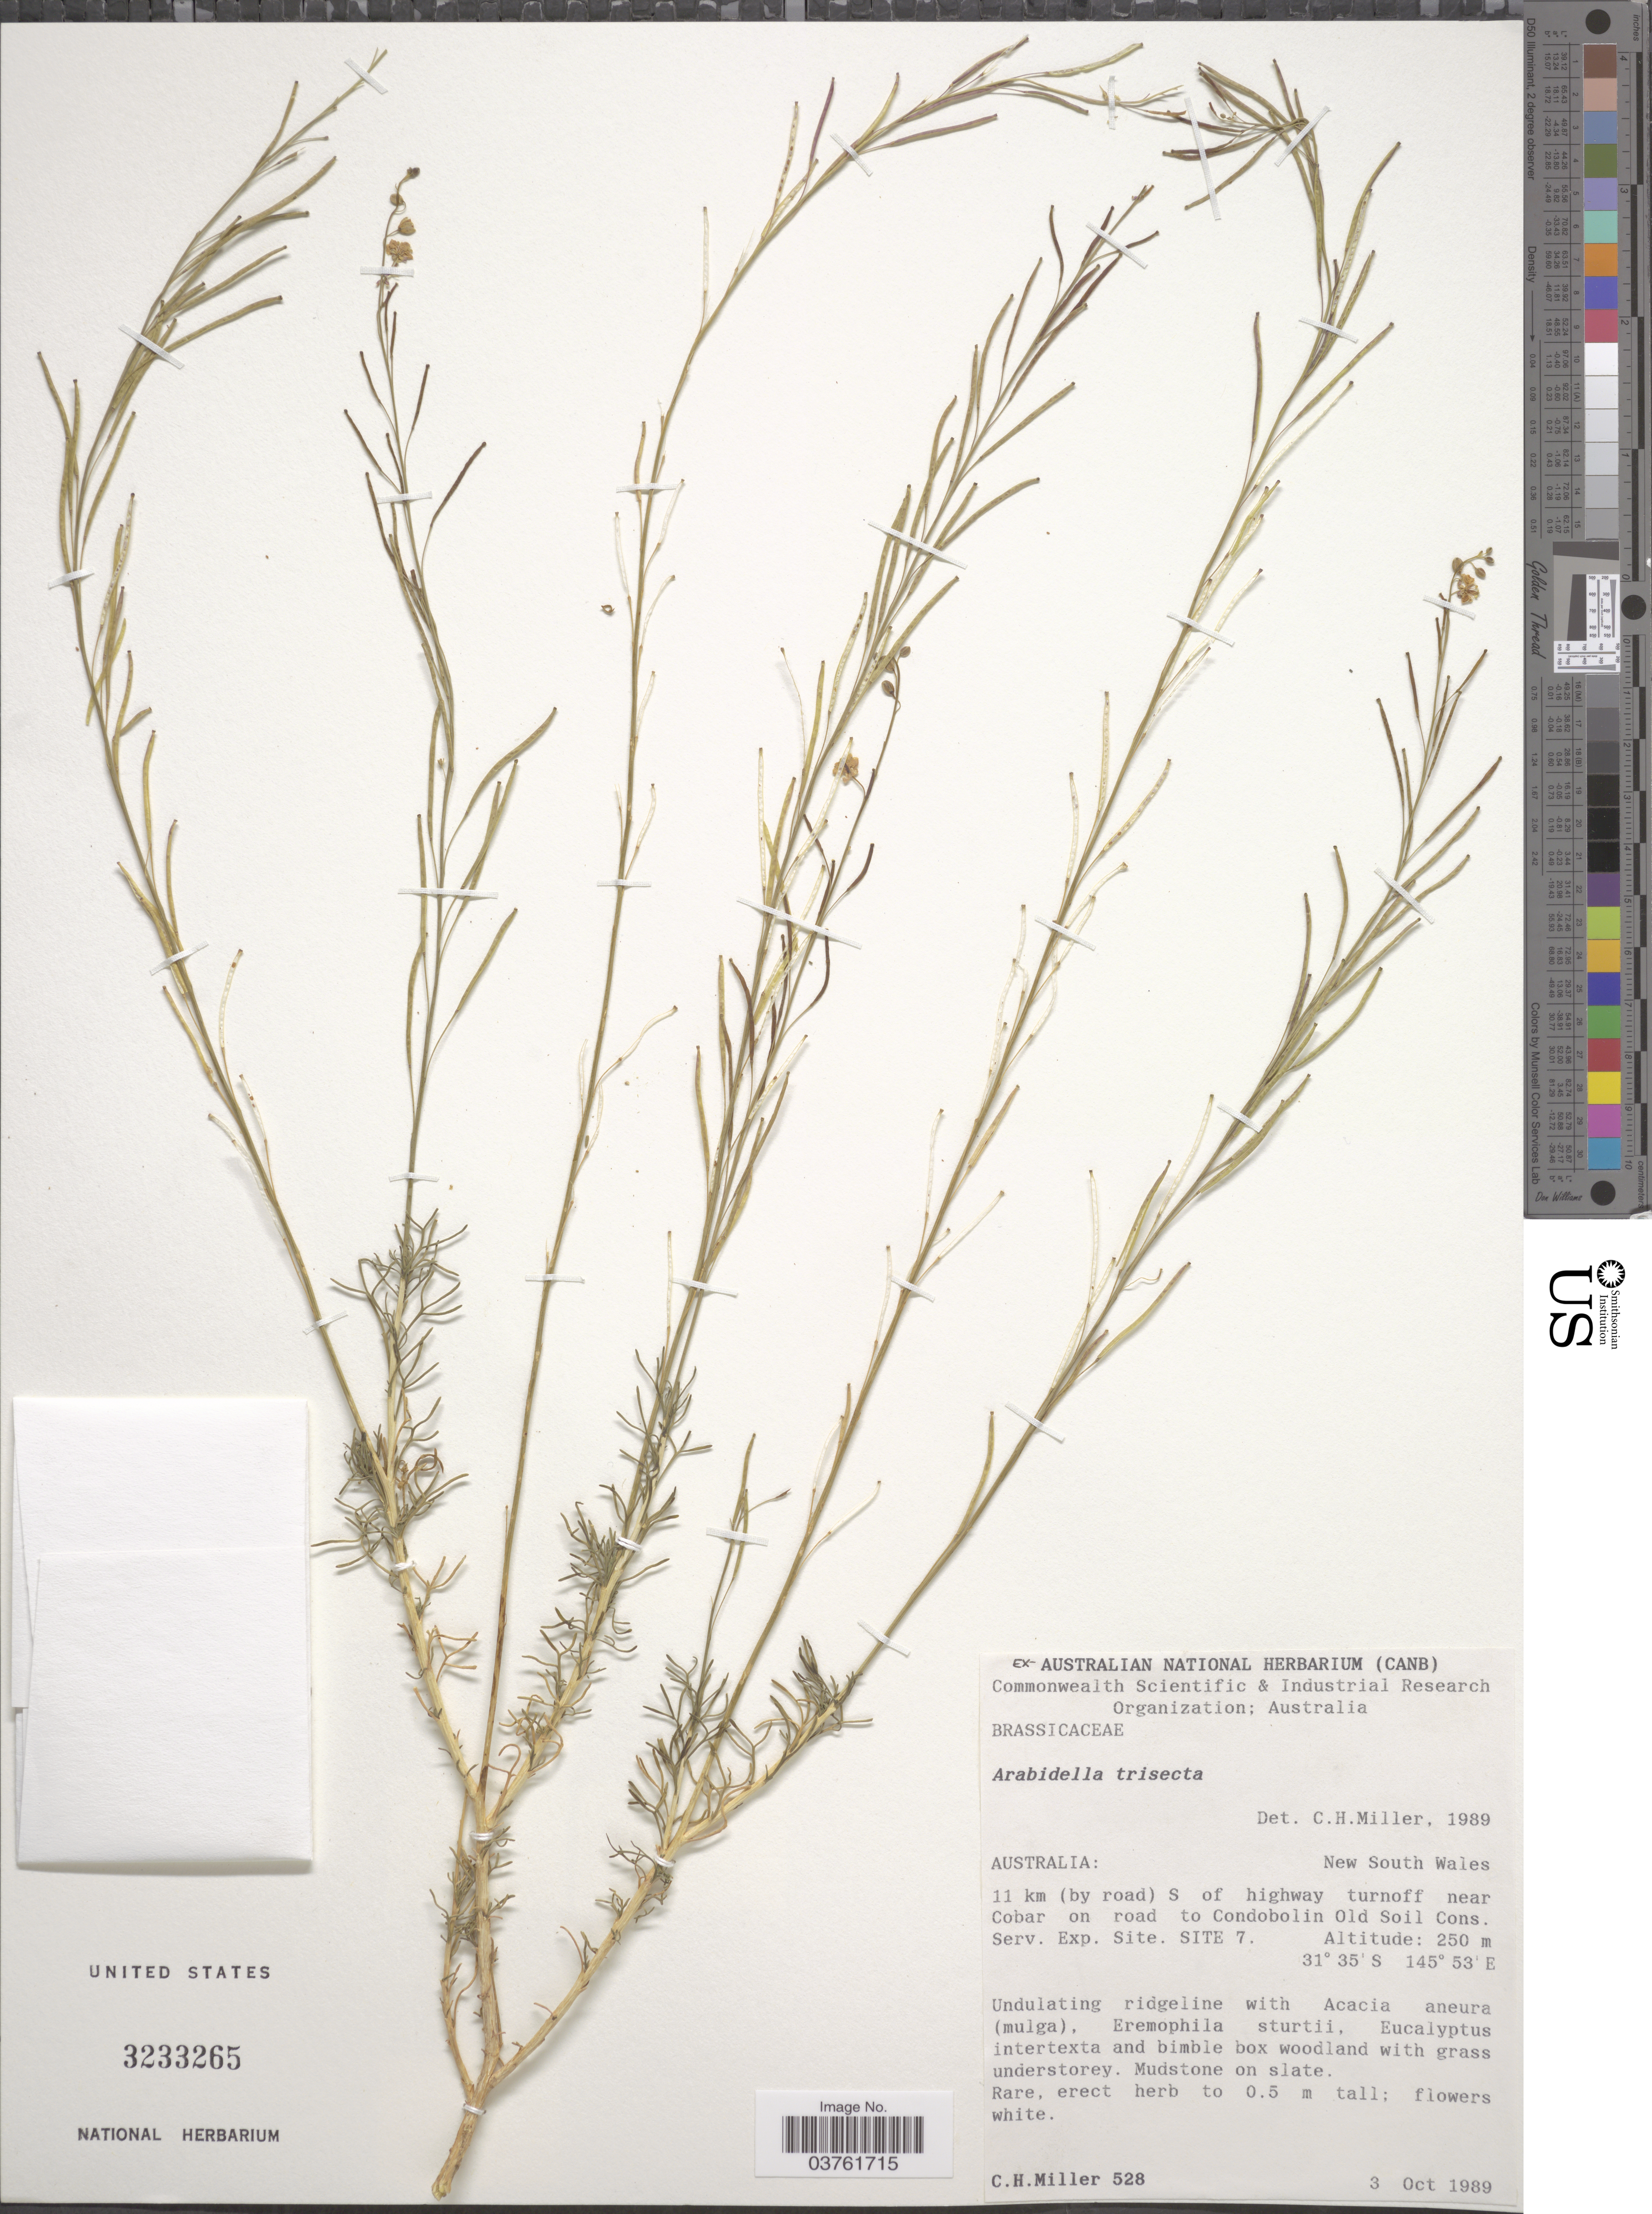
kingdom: Plantae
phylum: Tracheophyta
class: Magnoliopsida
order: Brassicales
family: Brassicaceae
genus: Arabidella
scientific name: Arabidella trisecta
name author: O.E. Schulz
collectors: C. H. Miller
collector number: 528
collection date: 1989-10-03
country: Australia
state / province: New South Wales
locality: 11 km (by road) S of highway turnoff near Cobar on road to Condobolin Old Soil Cons. Serv. Exp. Site. SITE 7.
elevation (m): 250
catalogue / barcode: US 3233265